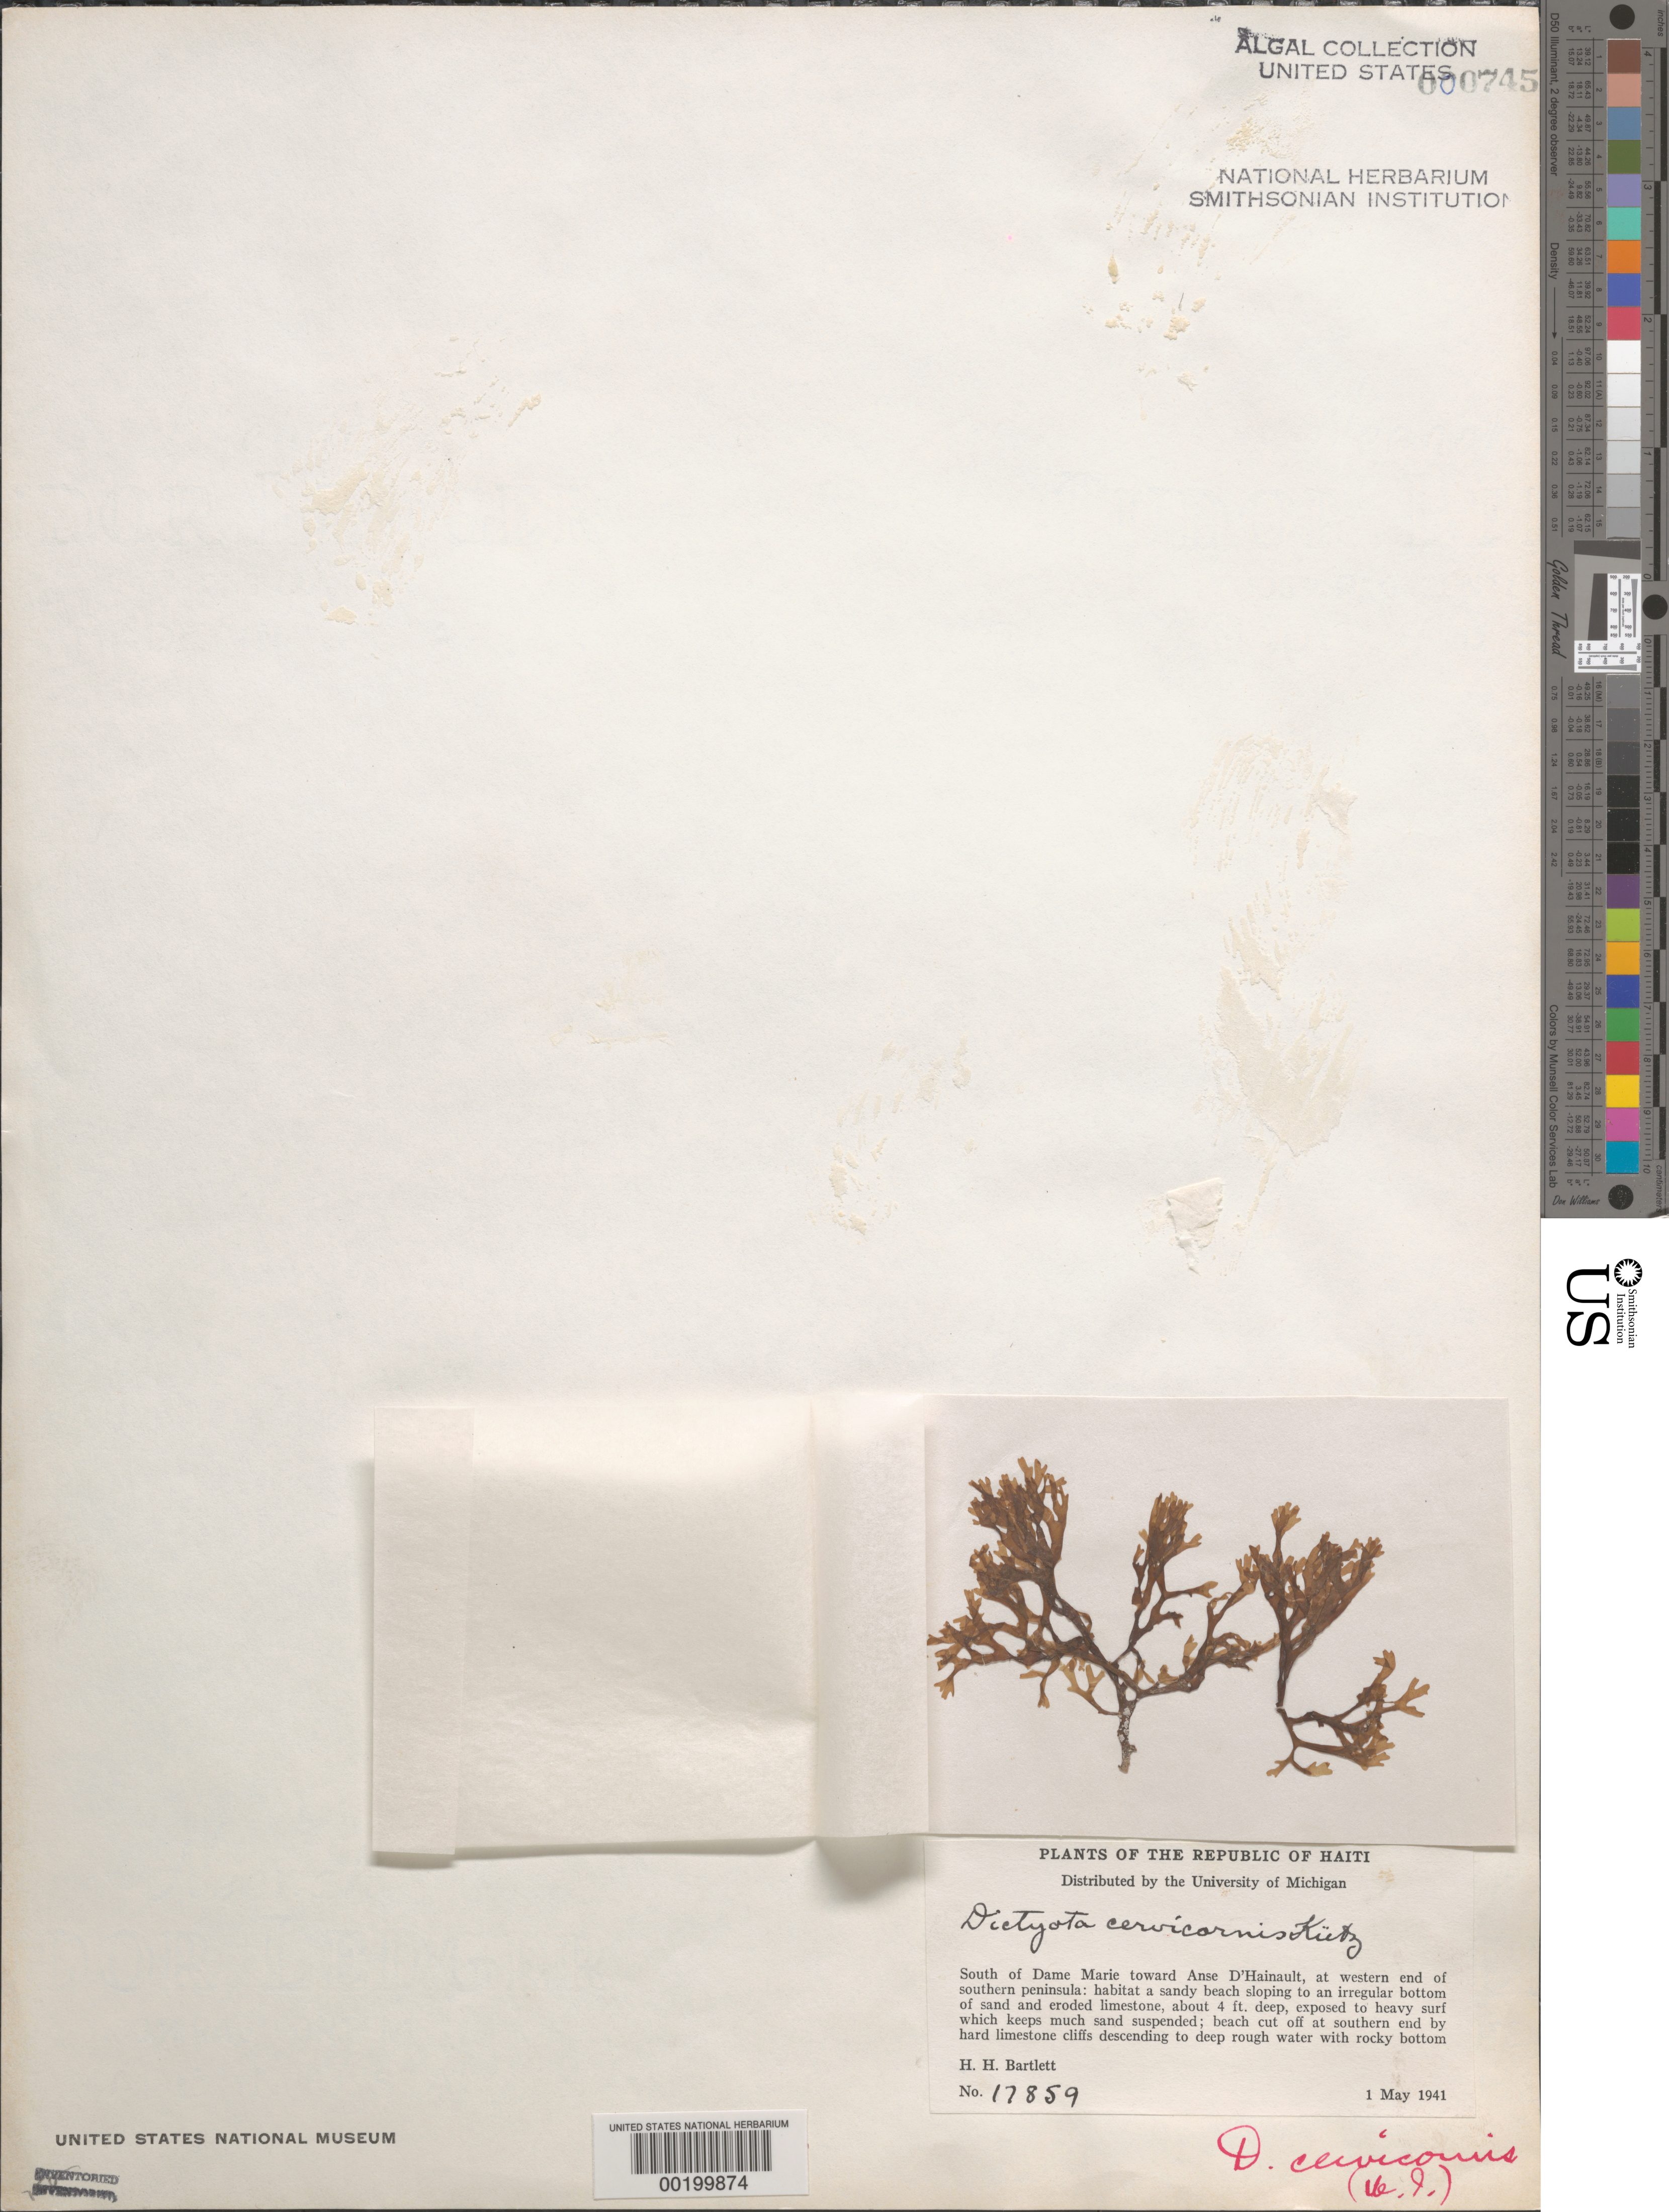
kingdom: Chromista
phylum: Ochrophyta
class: Phaeophyceae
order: Dictyotales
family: Dictyotaceae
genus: Dictyota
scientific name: Dictyota cervicornis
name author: Kütz.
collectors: H. H. Bartlett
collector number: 17859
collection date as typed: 01 May 1941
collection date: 1941-05-01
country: Haiti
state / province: Sud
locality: South of Dame Marie toward Anse D'Hainault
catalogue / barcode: US 745